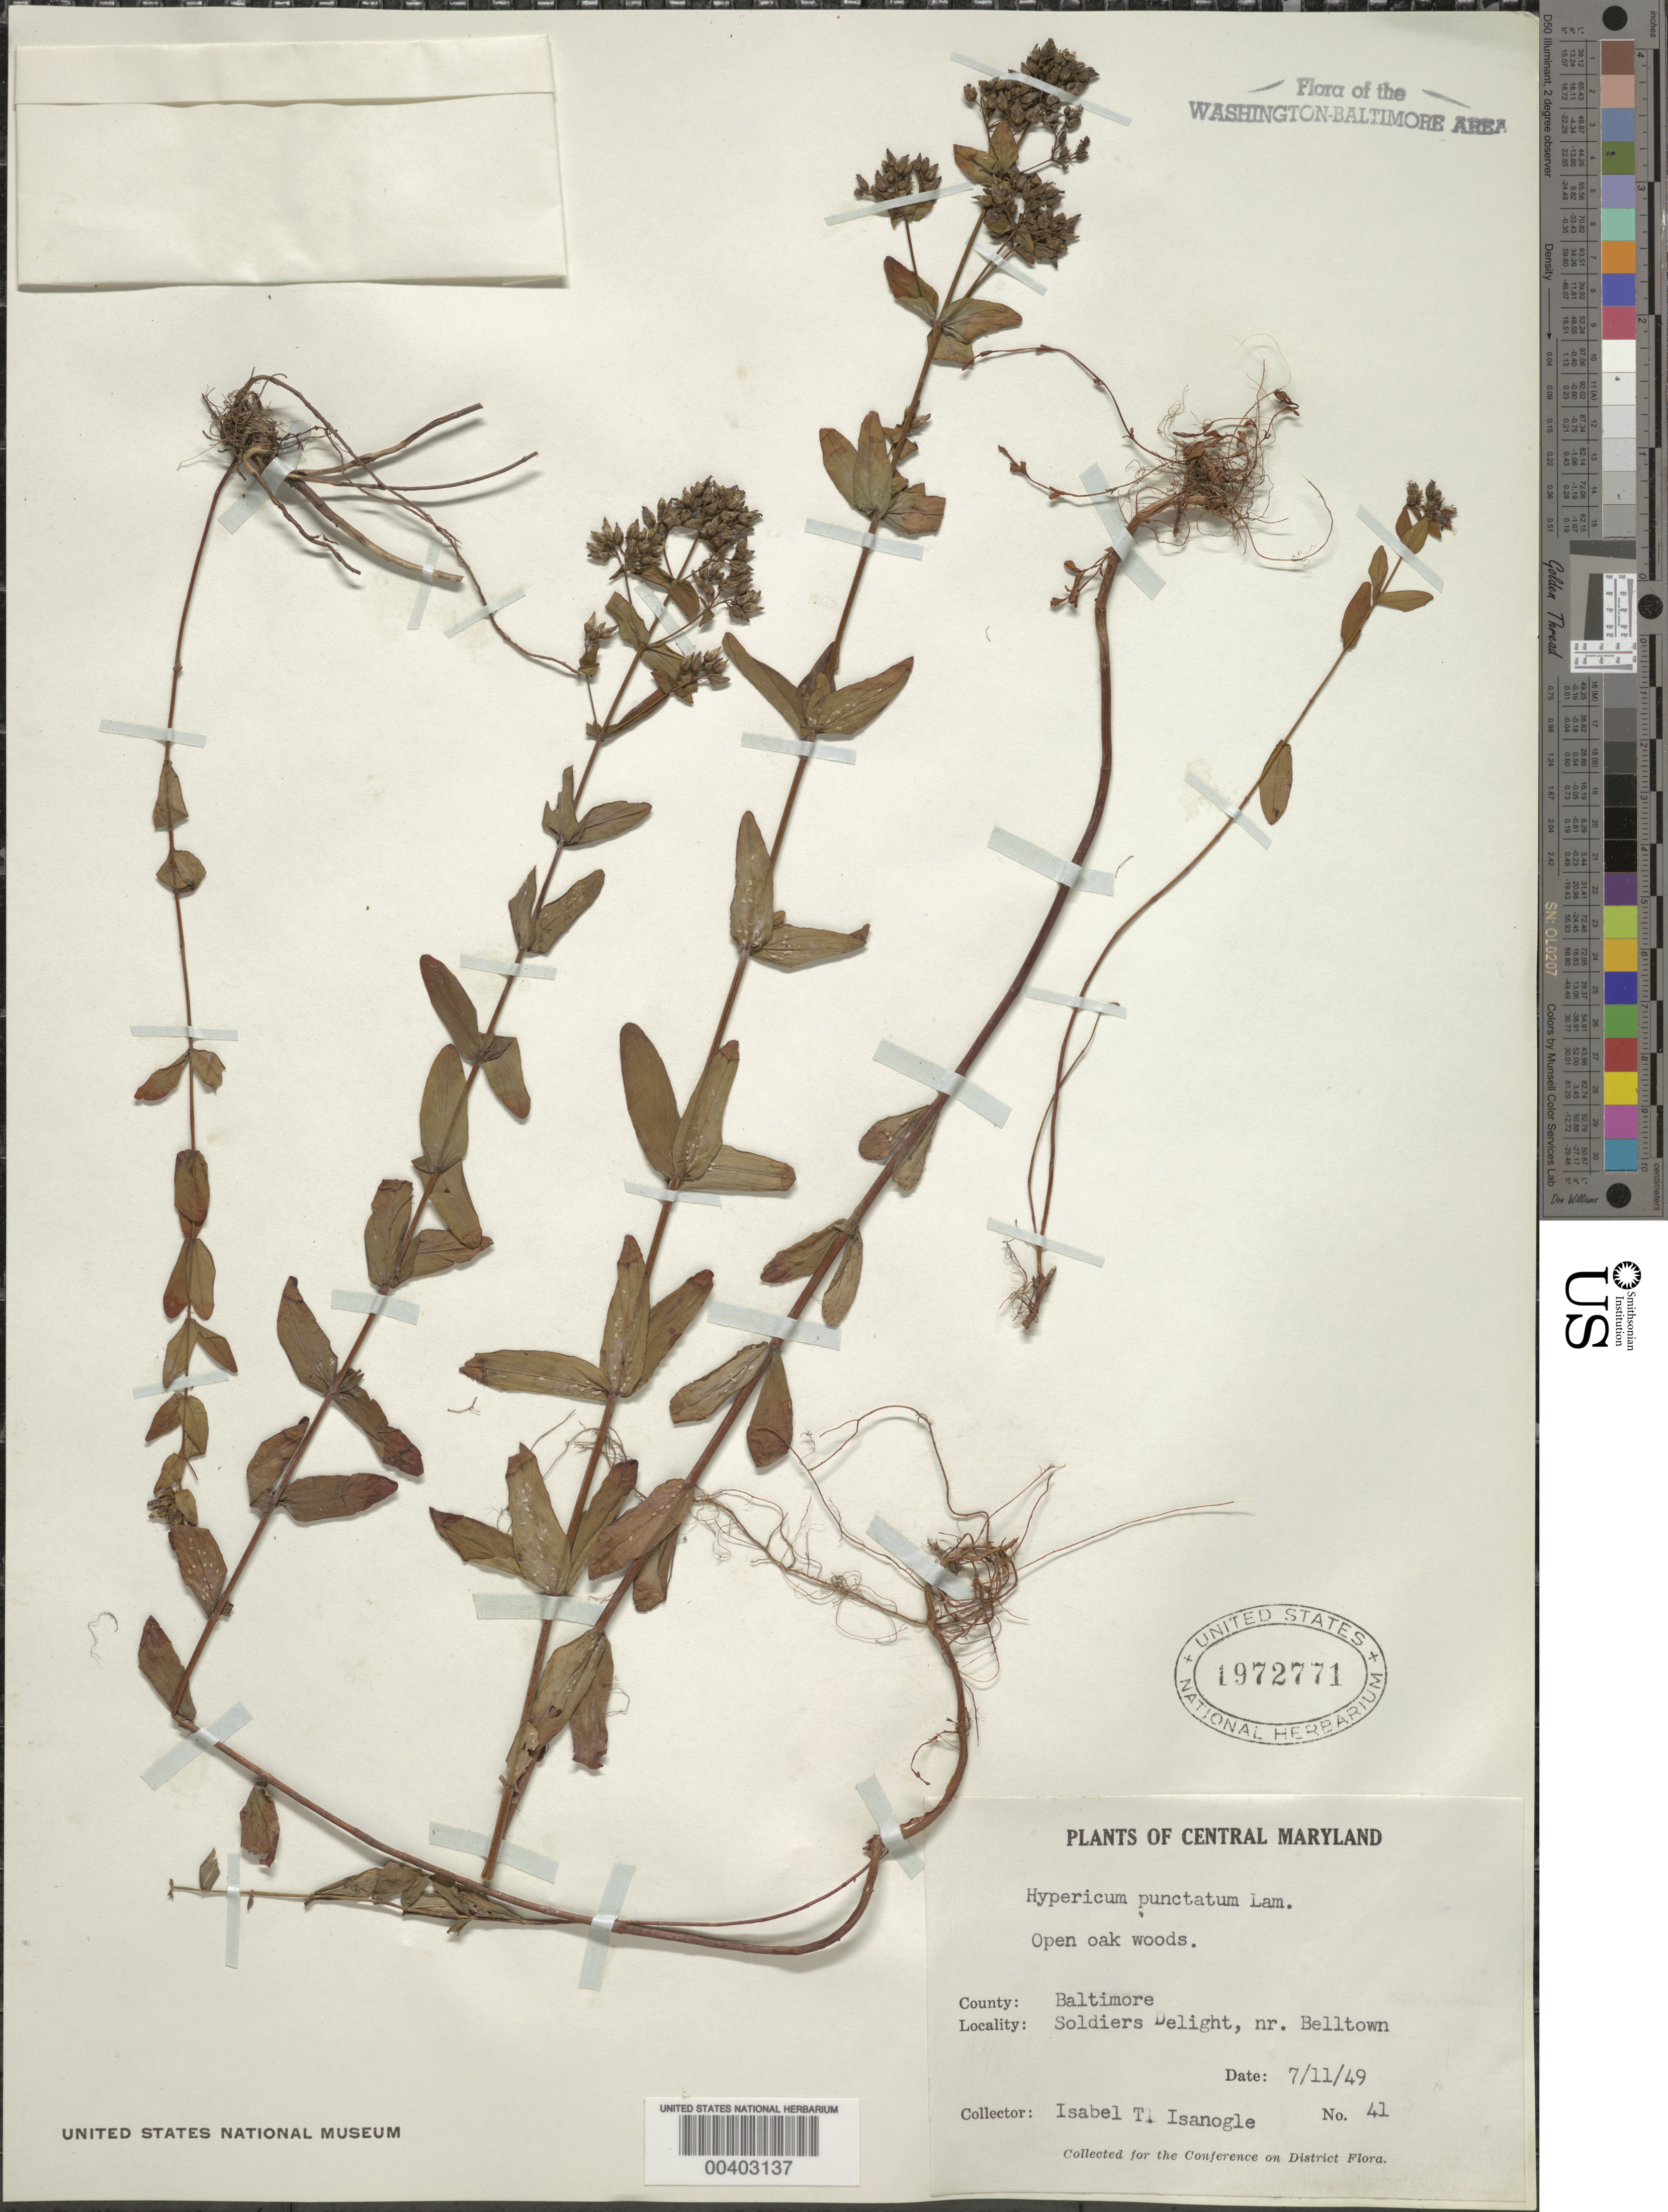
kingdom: Plantae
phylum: Tracheophyta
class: Magnoliopsida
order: Malpighiales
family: Hypericaceae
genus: Hypericum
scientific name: Hypericum punctatum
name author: Lam.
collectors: I. Isanogle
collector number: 41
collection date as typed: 11 Jul 1949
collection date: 1949-07-11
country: United States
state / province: Maryland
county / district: Baltimore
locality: Soldiers Delight, near Belltown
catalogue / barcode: US 1972771